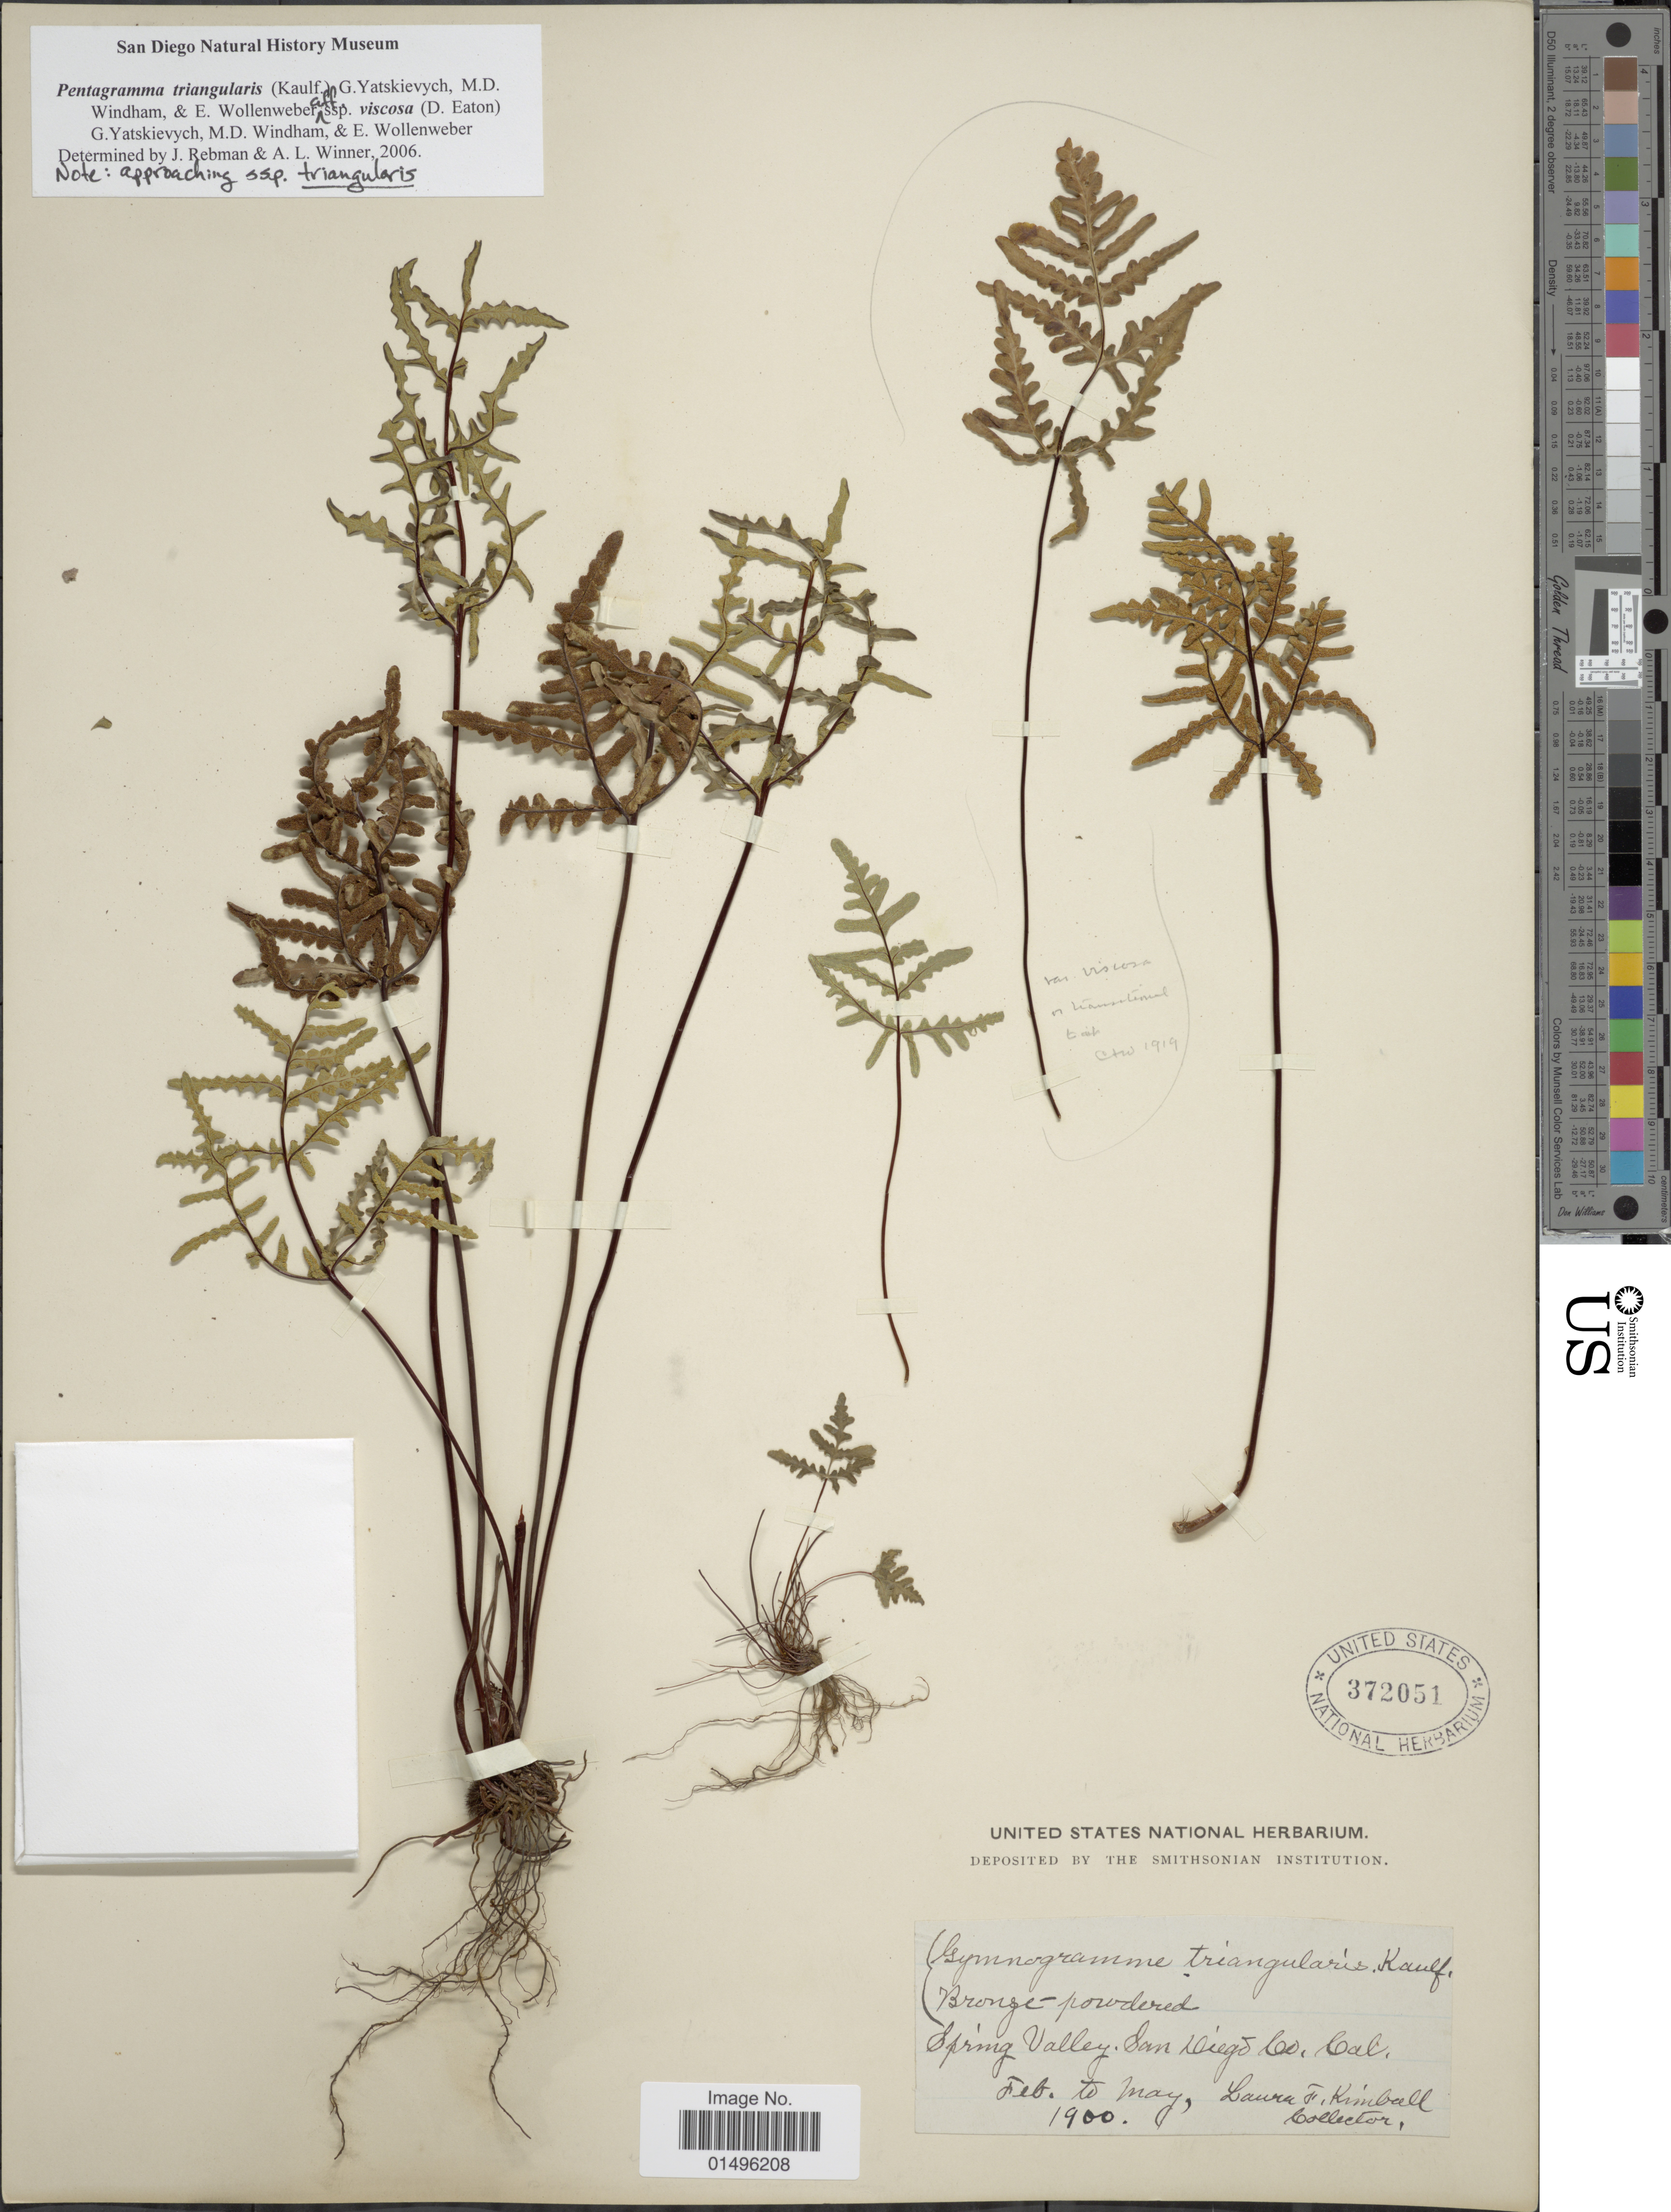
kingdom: Plantae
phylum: Tracheophyta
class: Polypodiopsida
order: Polypodiales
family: Pteridaceae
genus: Pentagramma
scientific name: Pentagramma viscosa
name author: (Nutt. ex D.C. Eaton) Schuettp. & Windham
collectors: L. Kimball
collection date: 1900-02/1900-05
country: United States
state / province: California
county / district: San Diego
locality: California, Spring Valley, San Diego Co.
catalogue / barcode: US 372051